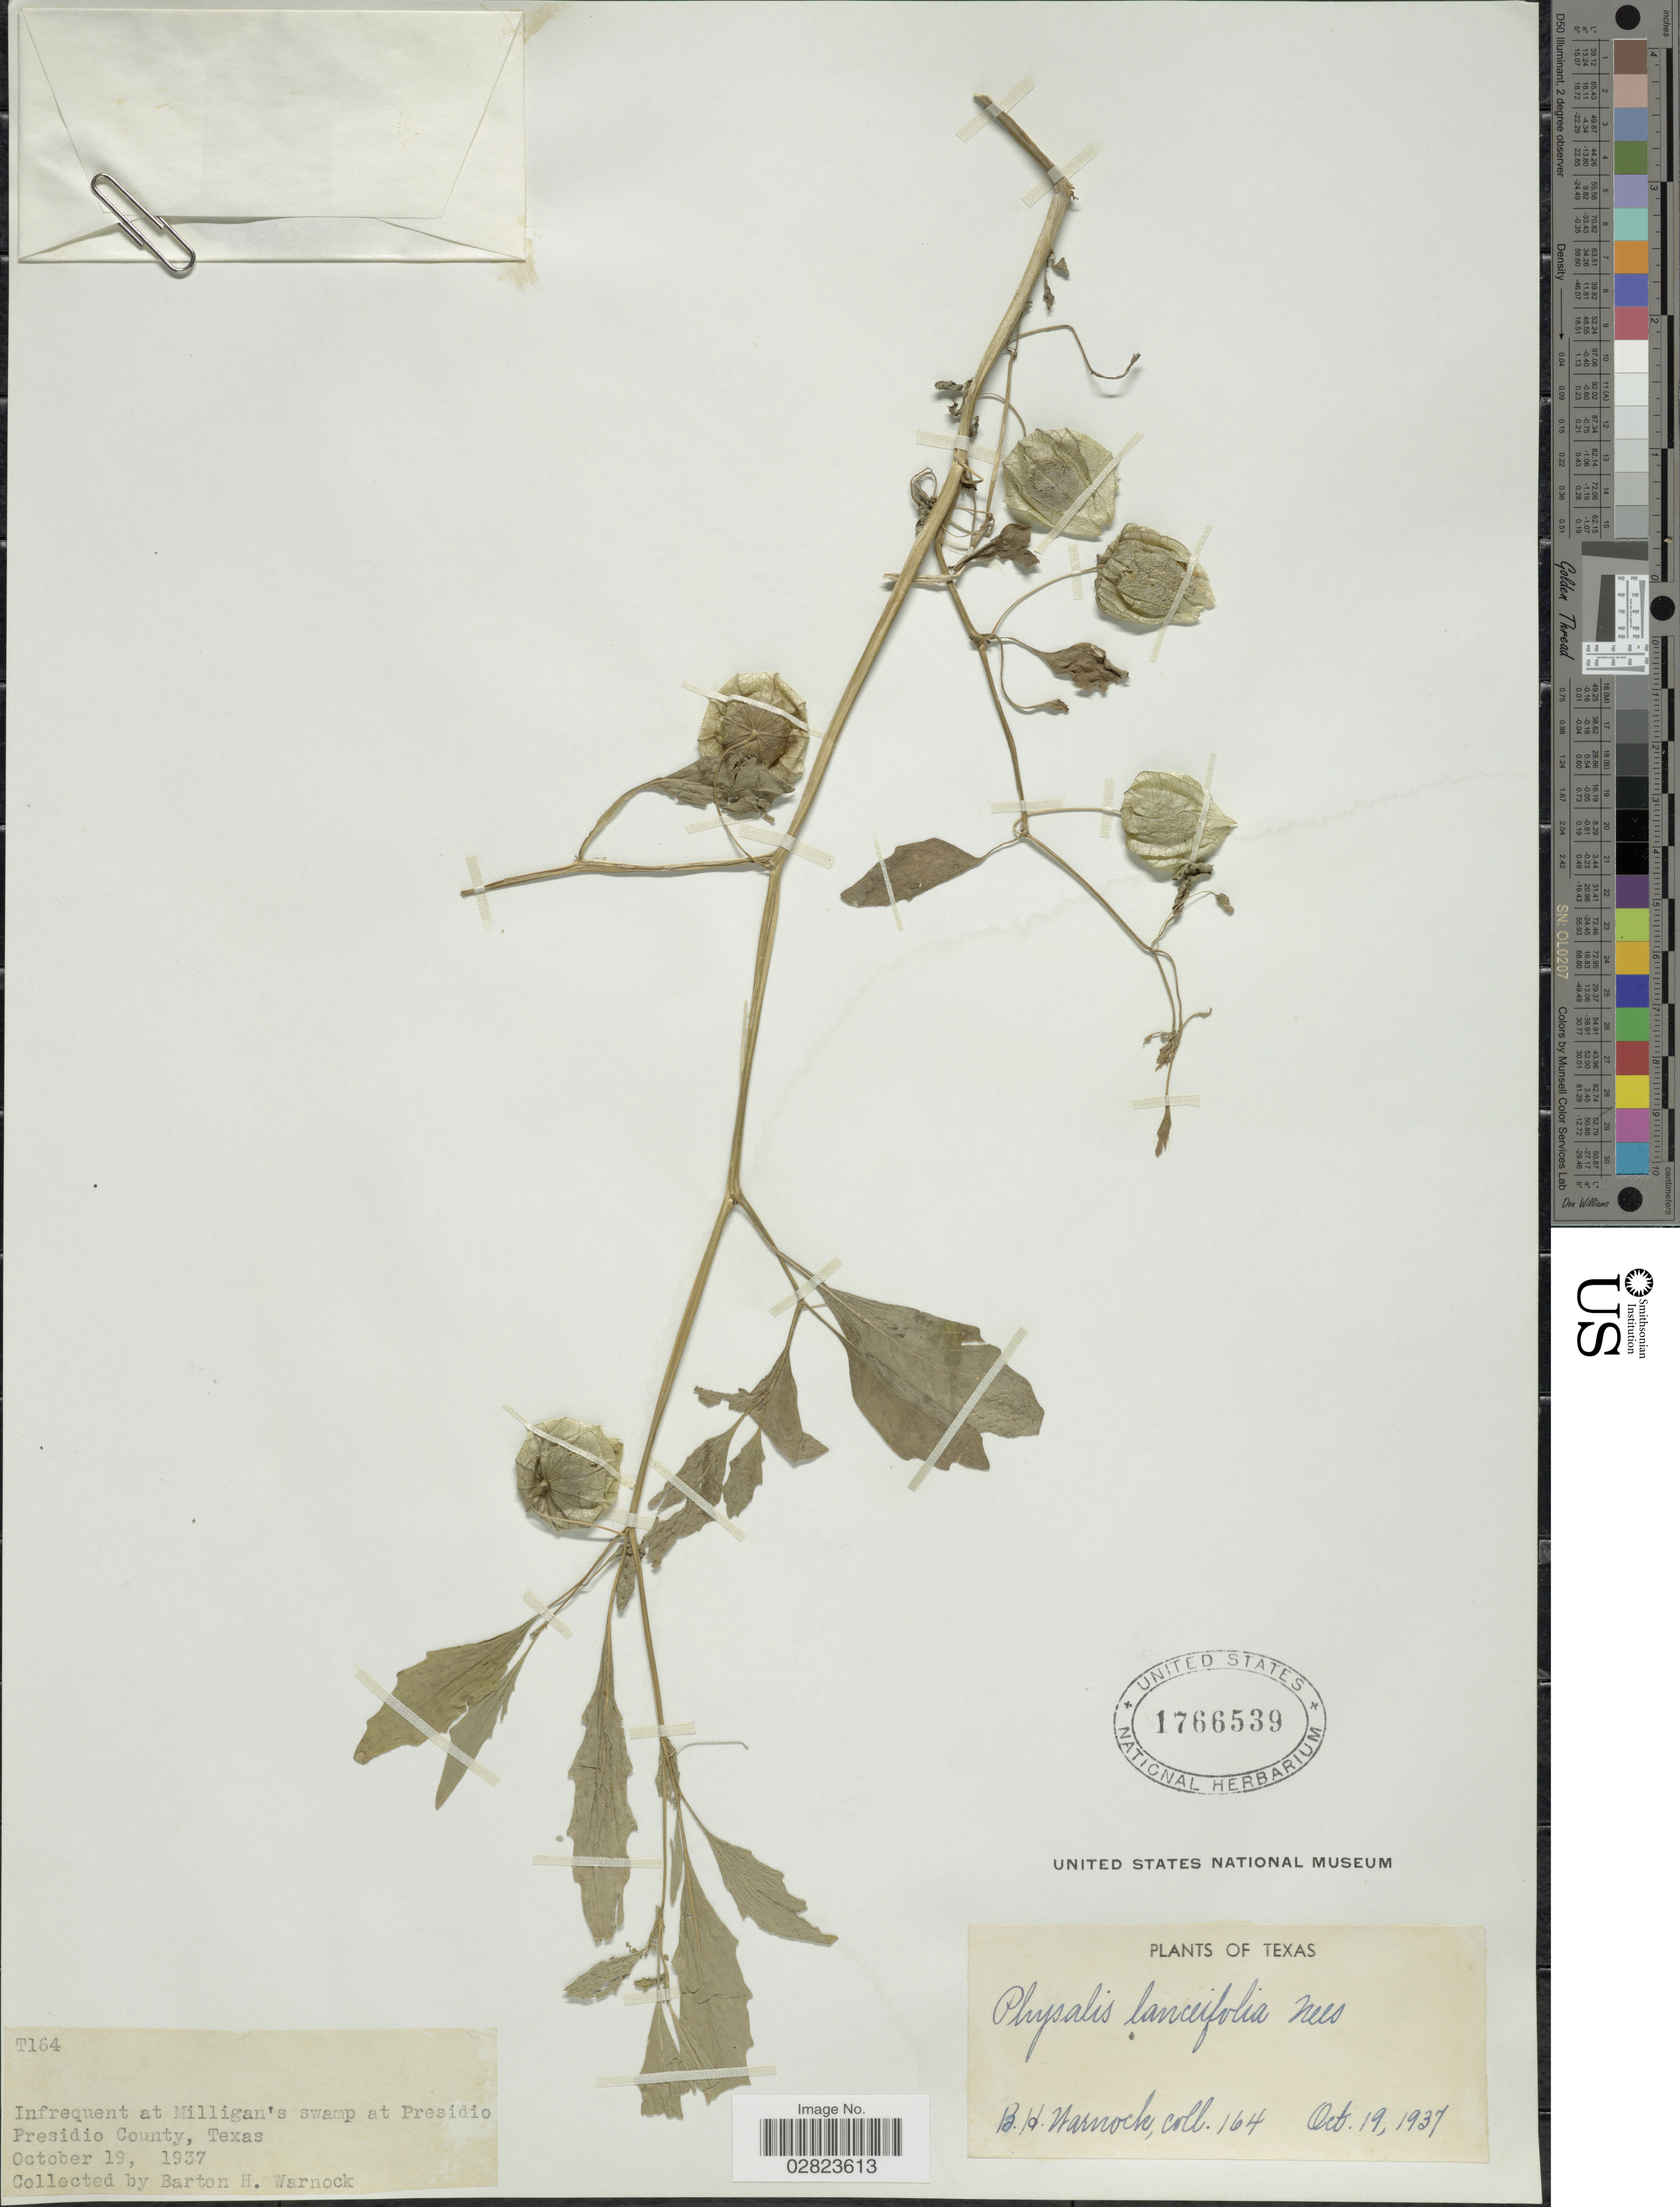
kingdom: Plantae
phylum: Tracheophyta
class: Magnoliopsida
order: Solanales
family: Solanaceae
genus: Physalis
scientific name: Physalis lanceifolia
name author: Nees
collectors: B. H. Warnock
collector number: T164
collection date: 1937-10-19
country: United States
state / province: Texas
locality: Infrequent at Milligan's swamp at Presidio, Presidio County.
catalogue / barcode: US 1766539